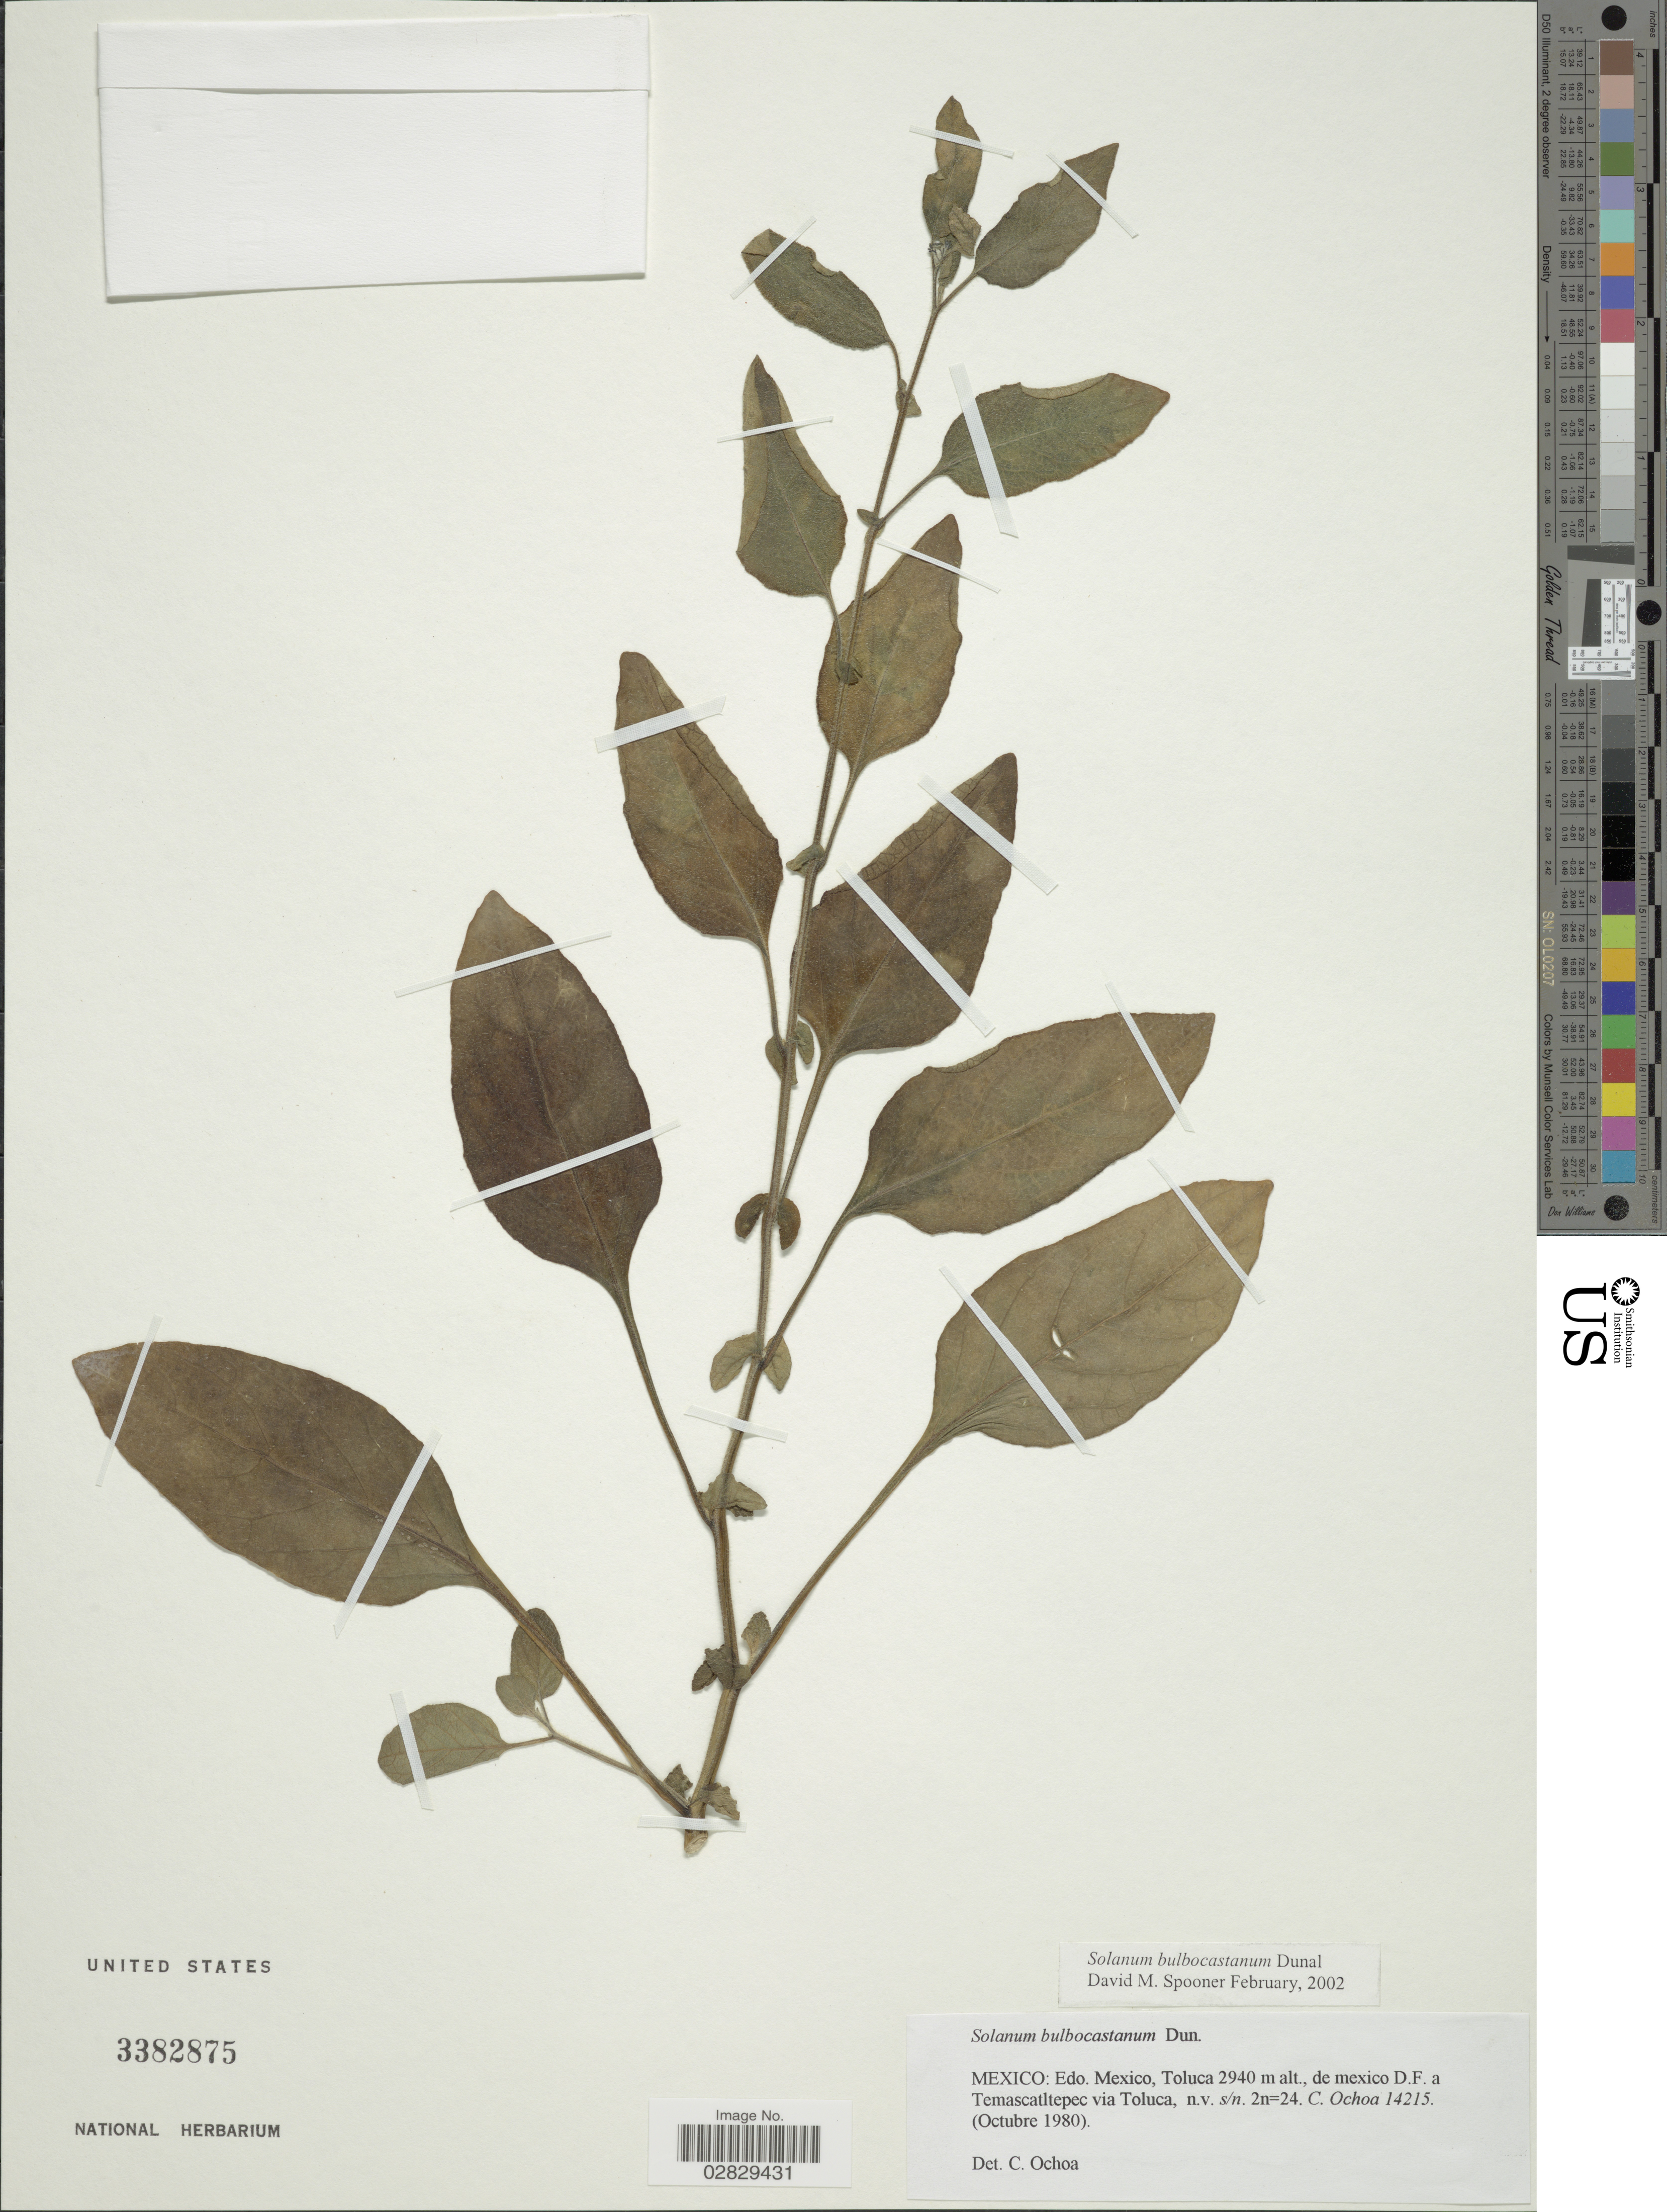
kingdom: Plantae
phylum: Tracheophyta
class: Magnoliopsida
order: Solanales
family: Solanaceae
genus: Solanum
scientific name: Solanum bulbocastanum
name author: Dunal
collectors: C. Ochoa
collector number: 14215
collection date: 1980-10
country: Mexico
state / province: México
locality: Toluca, de mexico D. F. a Temascaltepec via Toluca.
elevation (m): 2940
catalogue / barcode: US 3382875